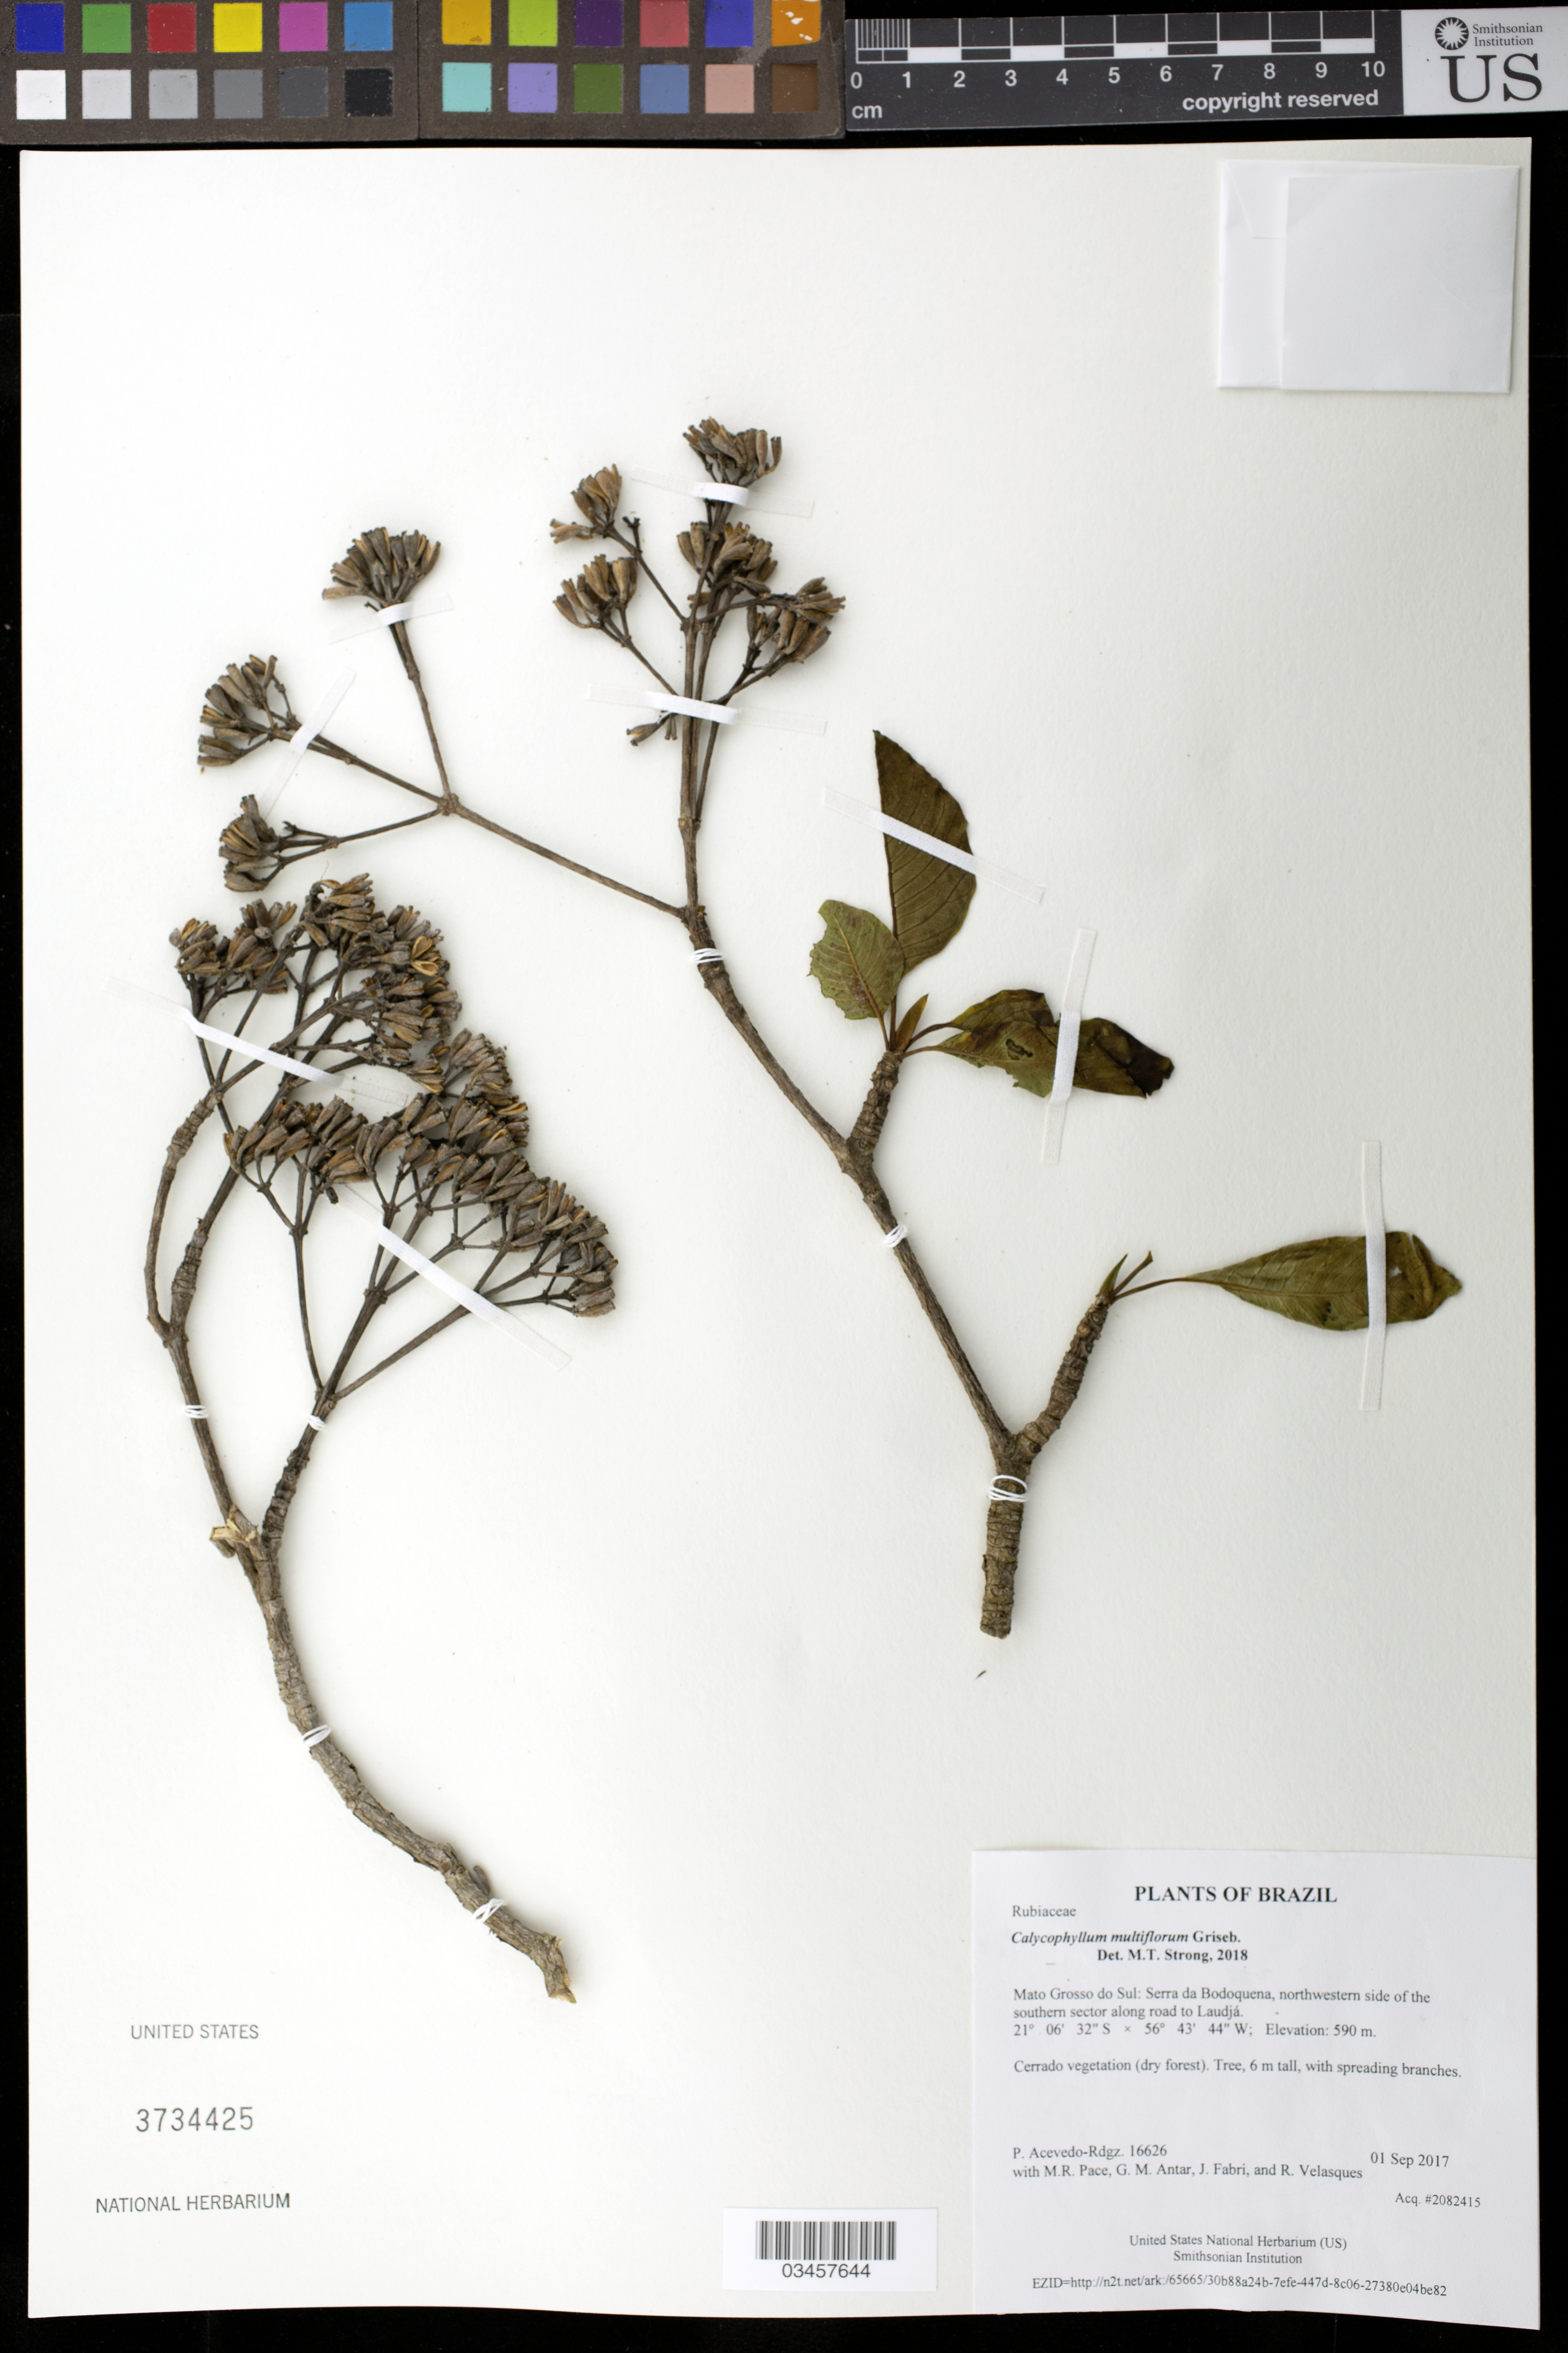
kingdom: Plantae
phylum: Tracheophyta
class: Magnoliopsida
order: Gentianales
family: Rubiaceae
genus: Calycophyllum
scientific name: Calycophyllum multiflorum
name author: Griseb.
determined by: Strong, Mark T., (BOT), Smithsonian Institution - National Museum of Natural History (UNITED STATES)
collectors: P. Acevedo-Rodr., M. R. Pace, G. M. Antar, J. Fabri & R. Velasques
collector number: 16626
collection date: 2017-09-01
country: Brazil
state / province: Mato Grosso do Sul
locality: Serra da Bodoquena, northwestern side of the southern sector along road to Laudjá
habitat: Cerrado vegetation (dry forest)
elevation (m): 590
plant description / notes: US, NY, MO, K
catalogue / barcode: US 3734425